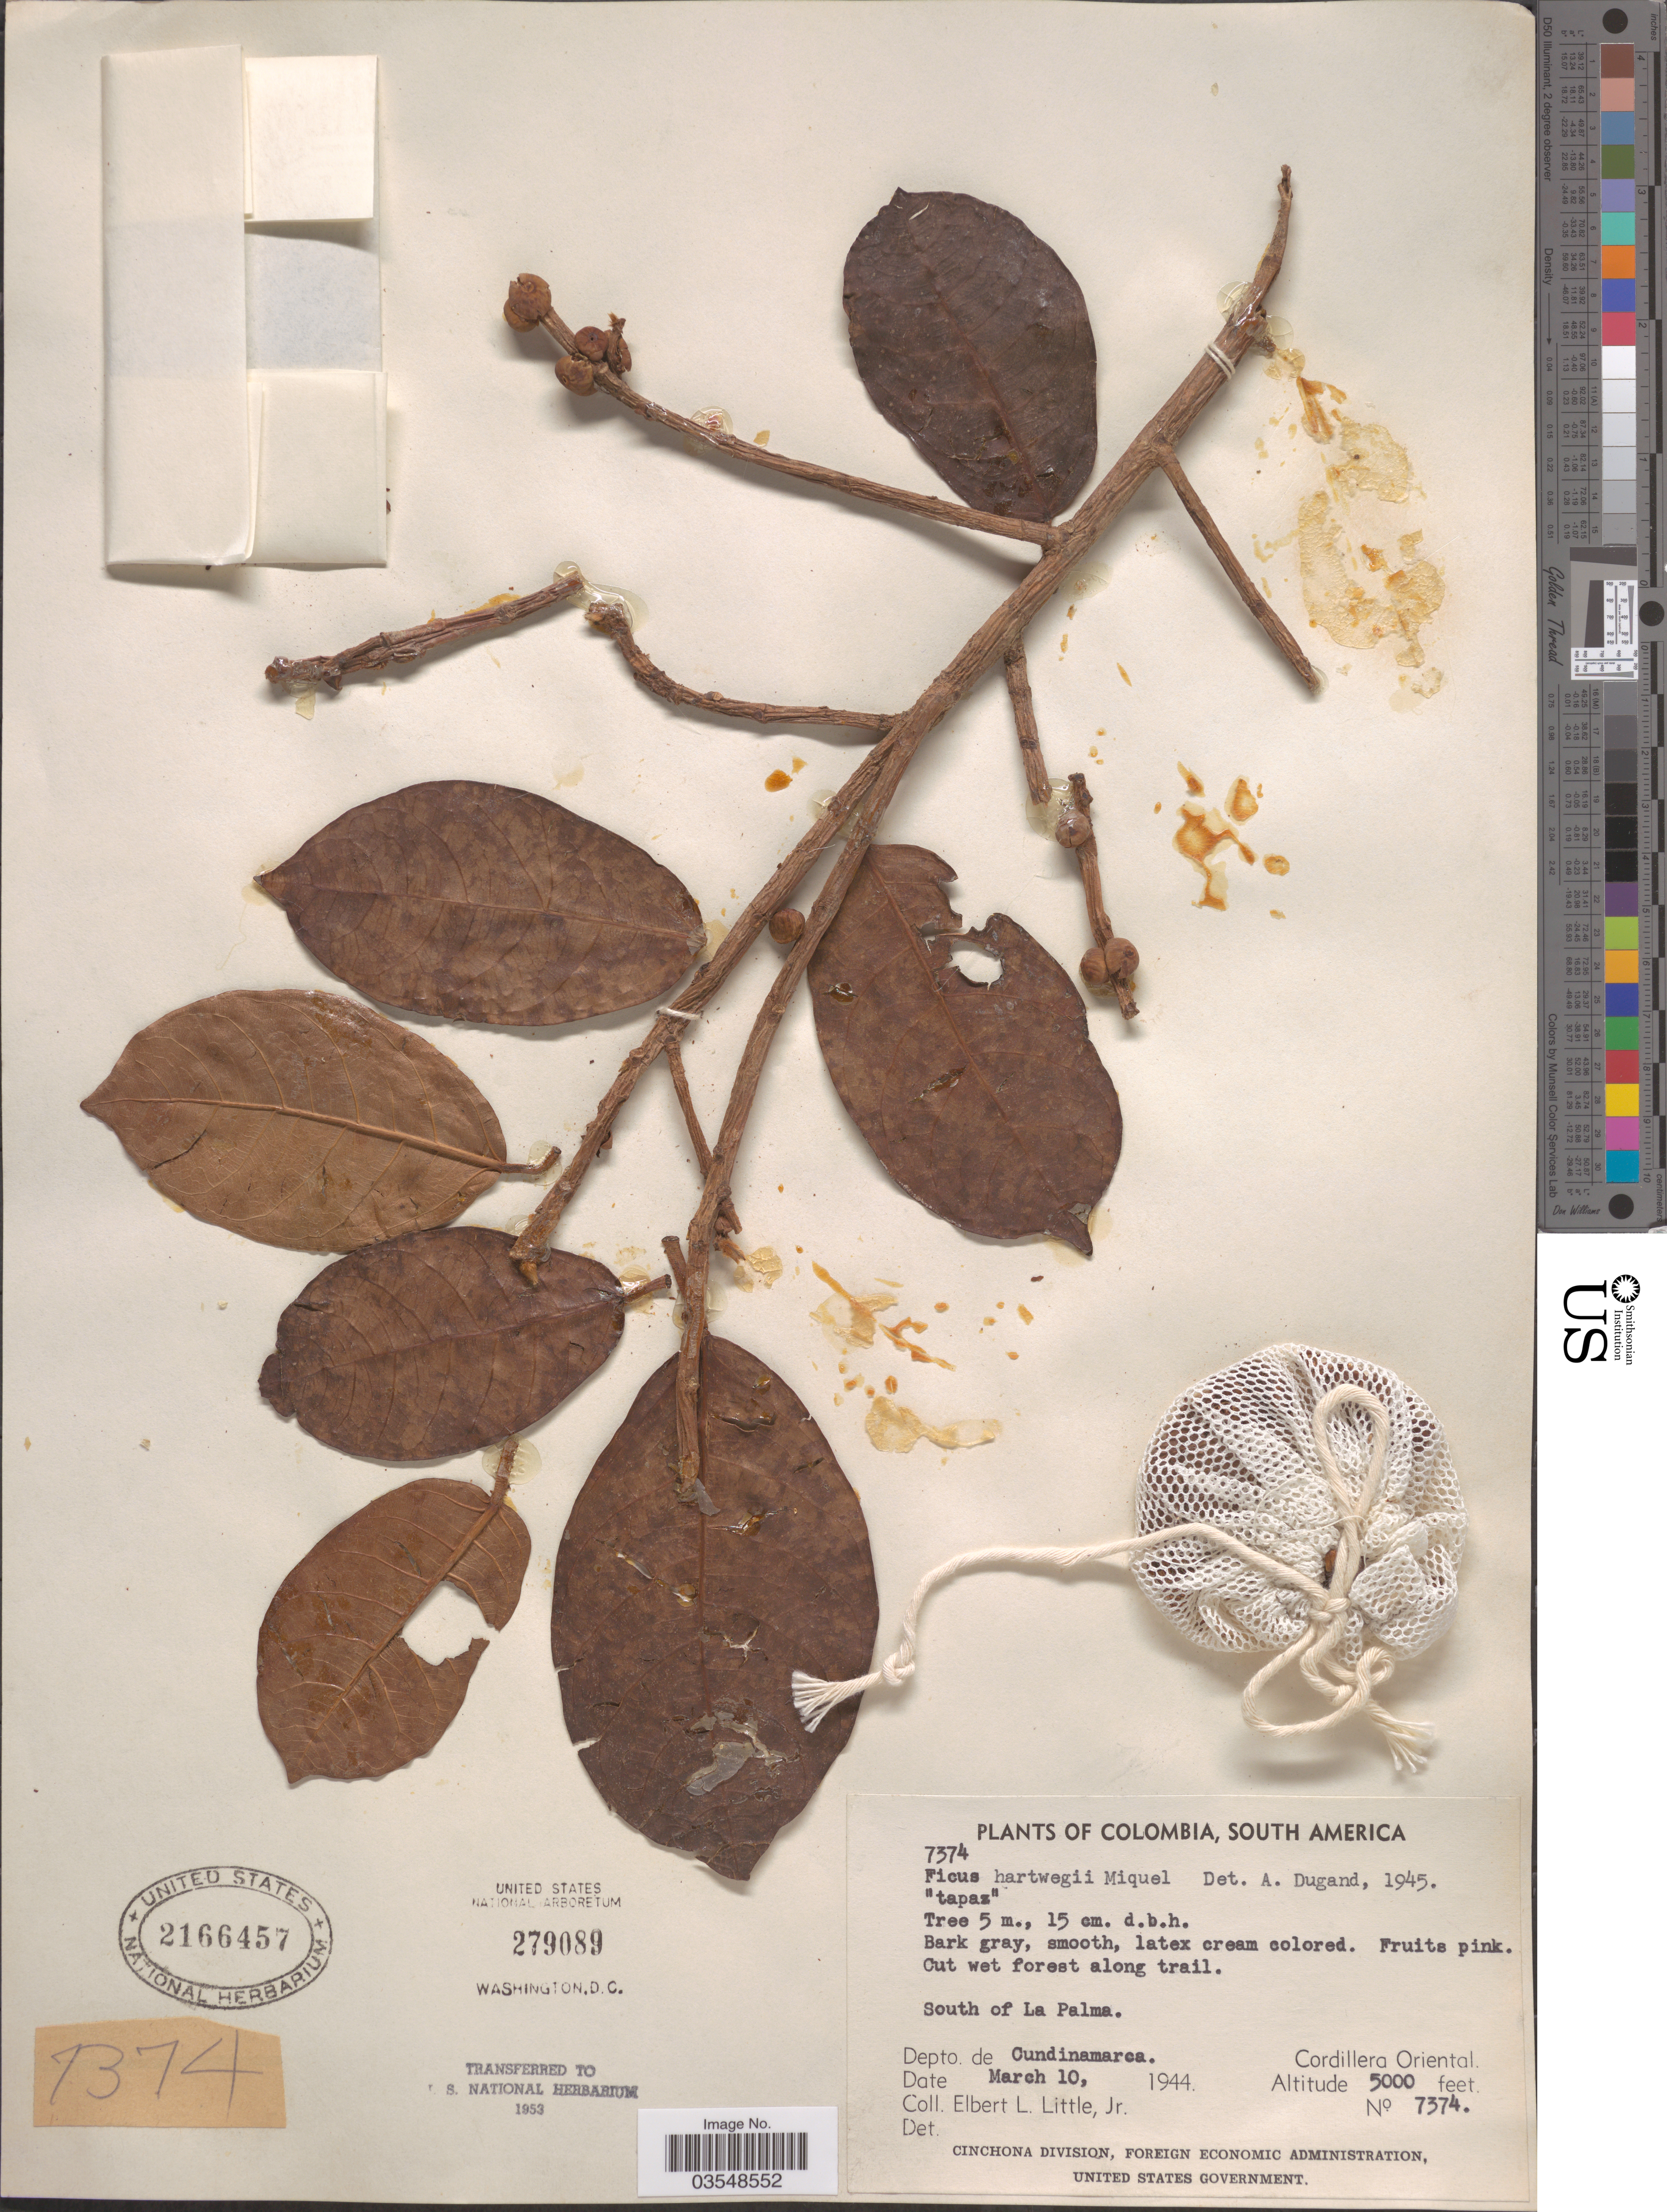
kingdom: Plantae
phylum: Tracheophyta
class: Magnoliopsida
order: Rosales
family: Moraceae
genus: Ficus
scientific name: Ficus hartwegii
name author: (Miq.) Miq.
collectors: E. L. Little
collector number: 7374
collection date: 1944-03-10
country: Colombia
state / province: Cundinamarca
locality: South of La Palma. Depto. de Cundinamarca. Cordillera Oriental.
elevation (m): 1524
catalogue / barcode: US 2166457